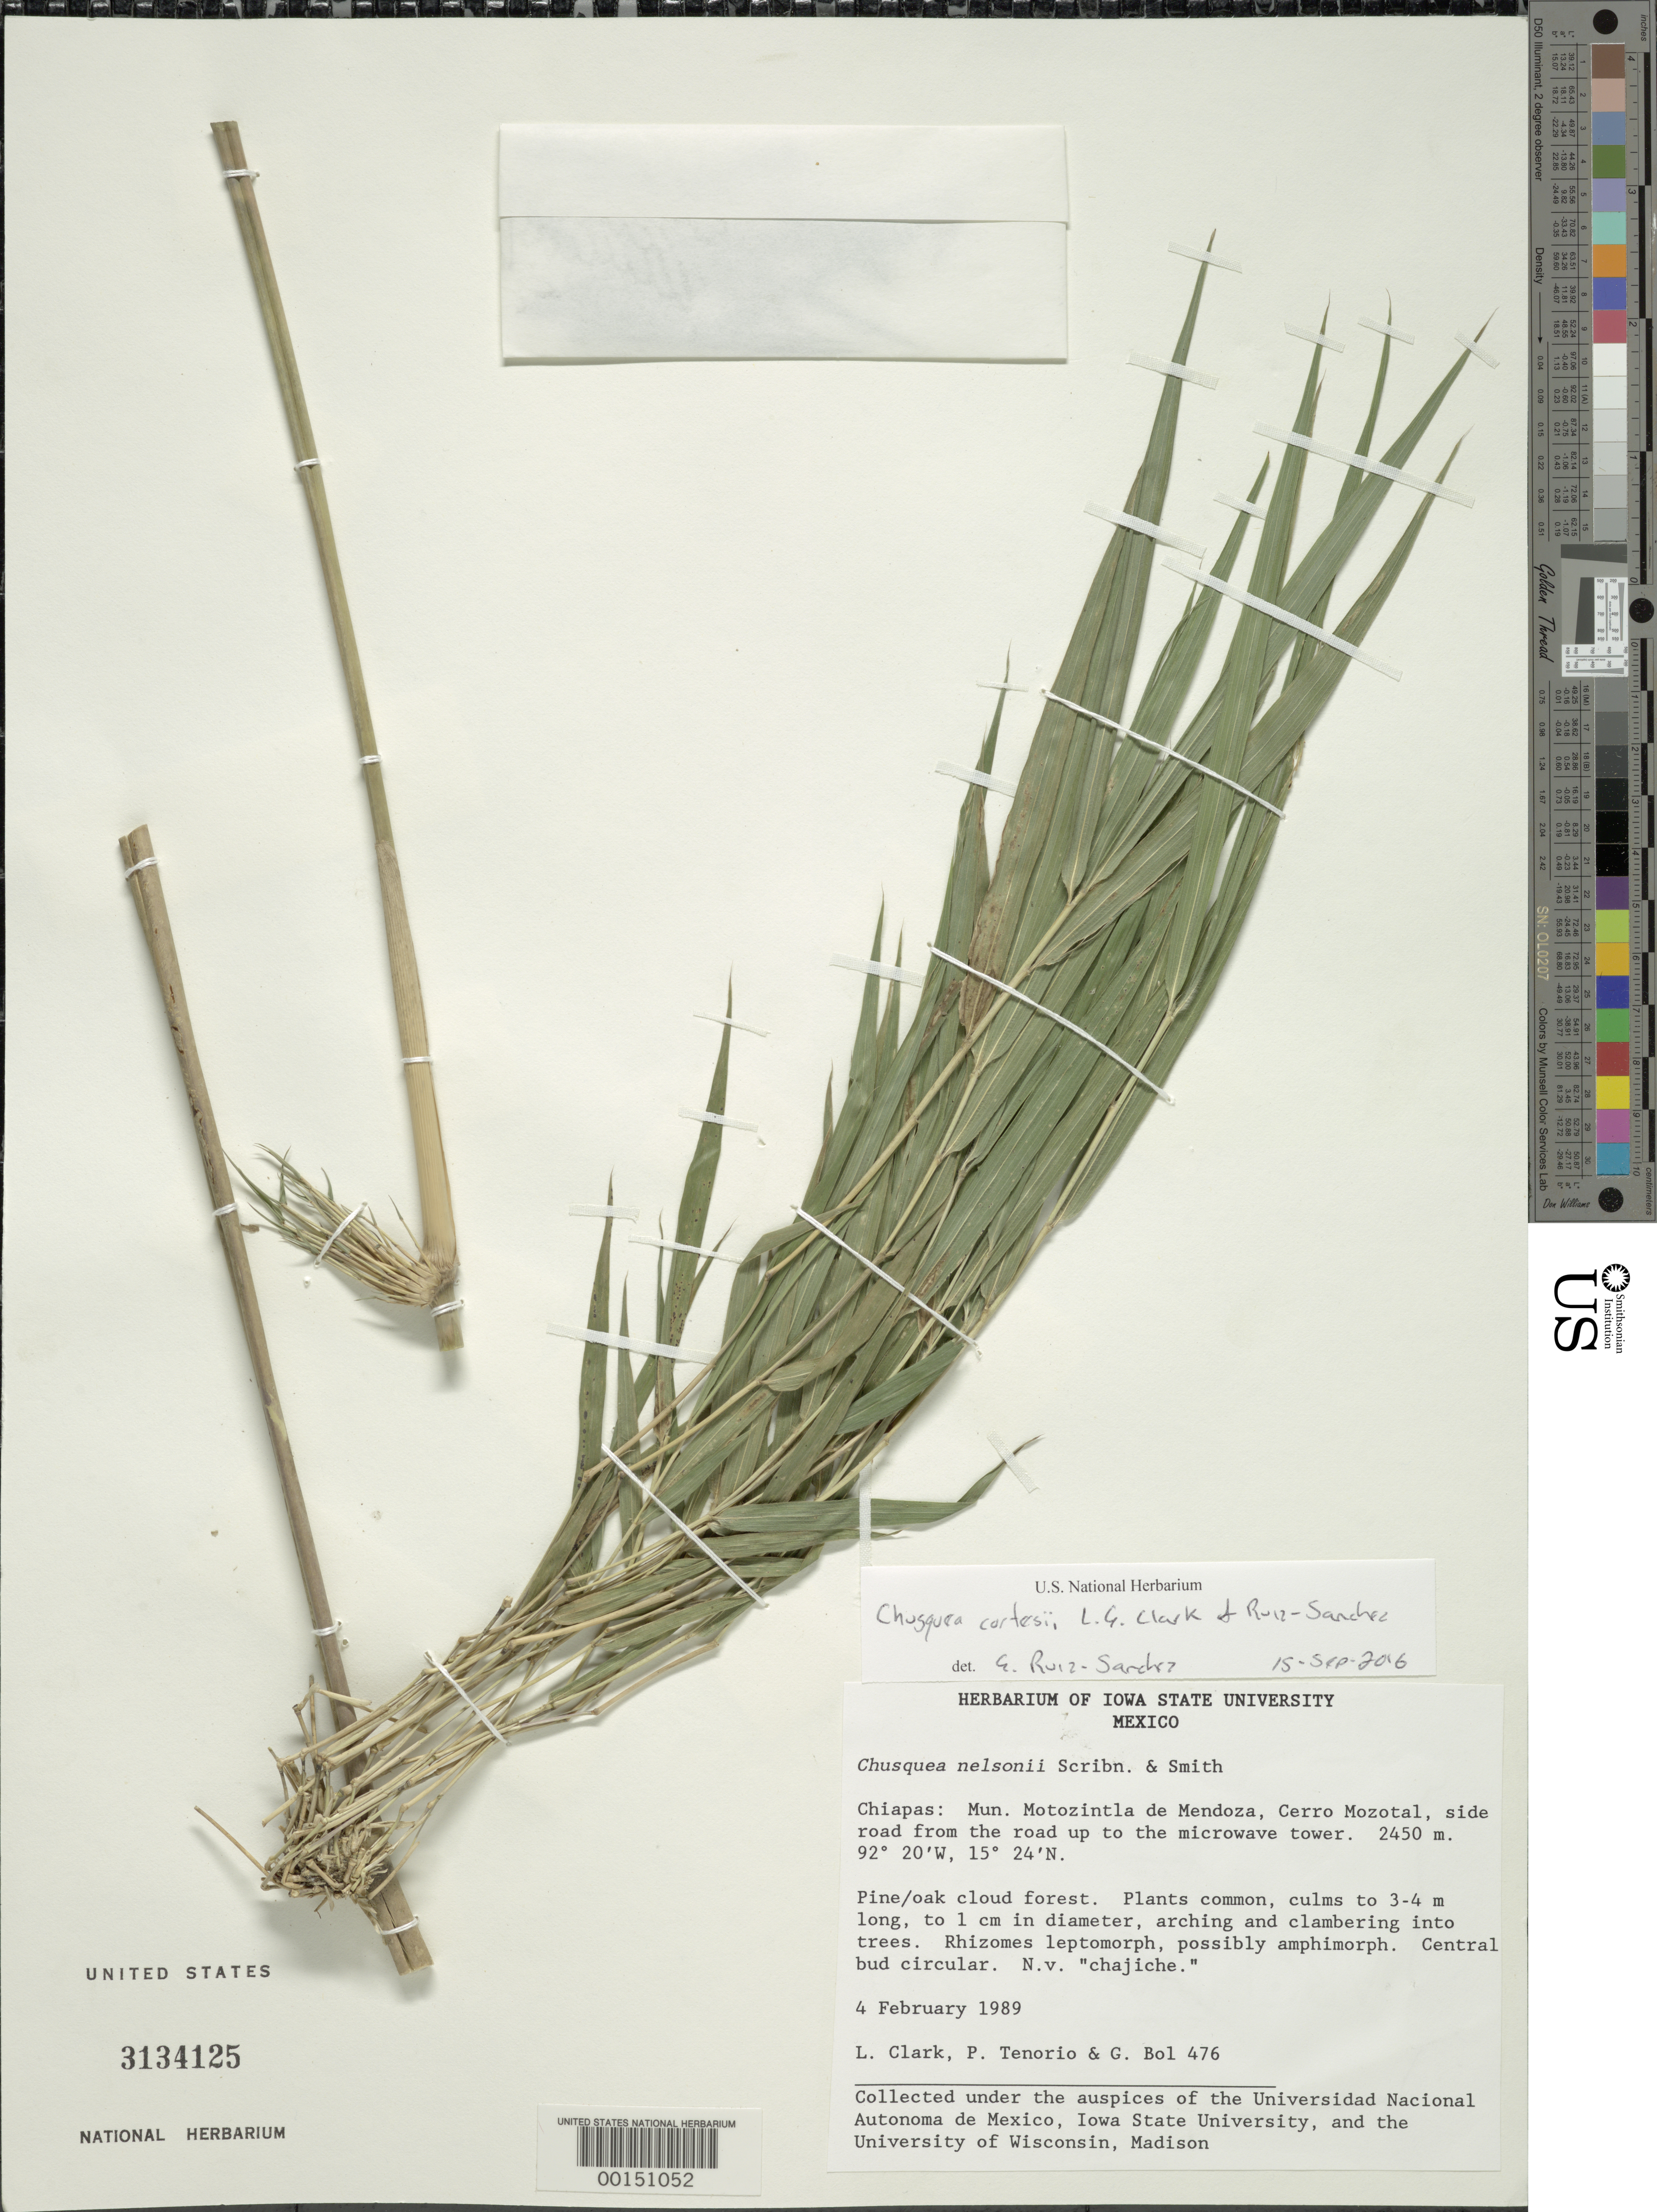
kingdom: Plantae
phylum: Tracheophyta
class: Liliopsida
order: Poales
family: Poaceae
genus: Chusquea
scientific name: Chusquea cortesii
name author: L.G. Clark & Ruíz-Sanchez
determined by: Ruíz-Sanchez, E.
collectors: L. G. Clark, P. Tenorio L. & G. Bol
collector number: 476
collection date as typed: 04 Feb 1989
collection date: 1989-02-04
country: Mexico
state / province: Chiapas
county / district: Motozintla de Mendoza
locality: Cerro Mozotal, side rd from the rd up to the microwave tower.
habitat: Pine/oak cloud forest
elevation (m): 2450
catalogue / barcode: US 3134125